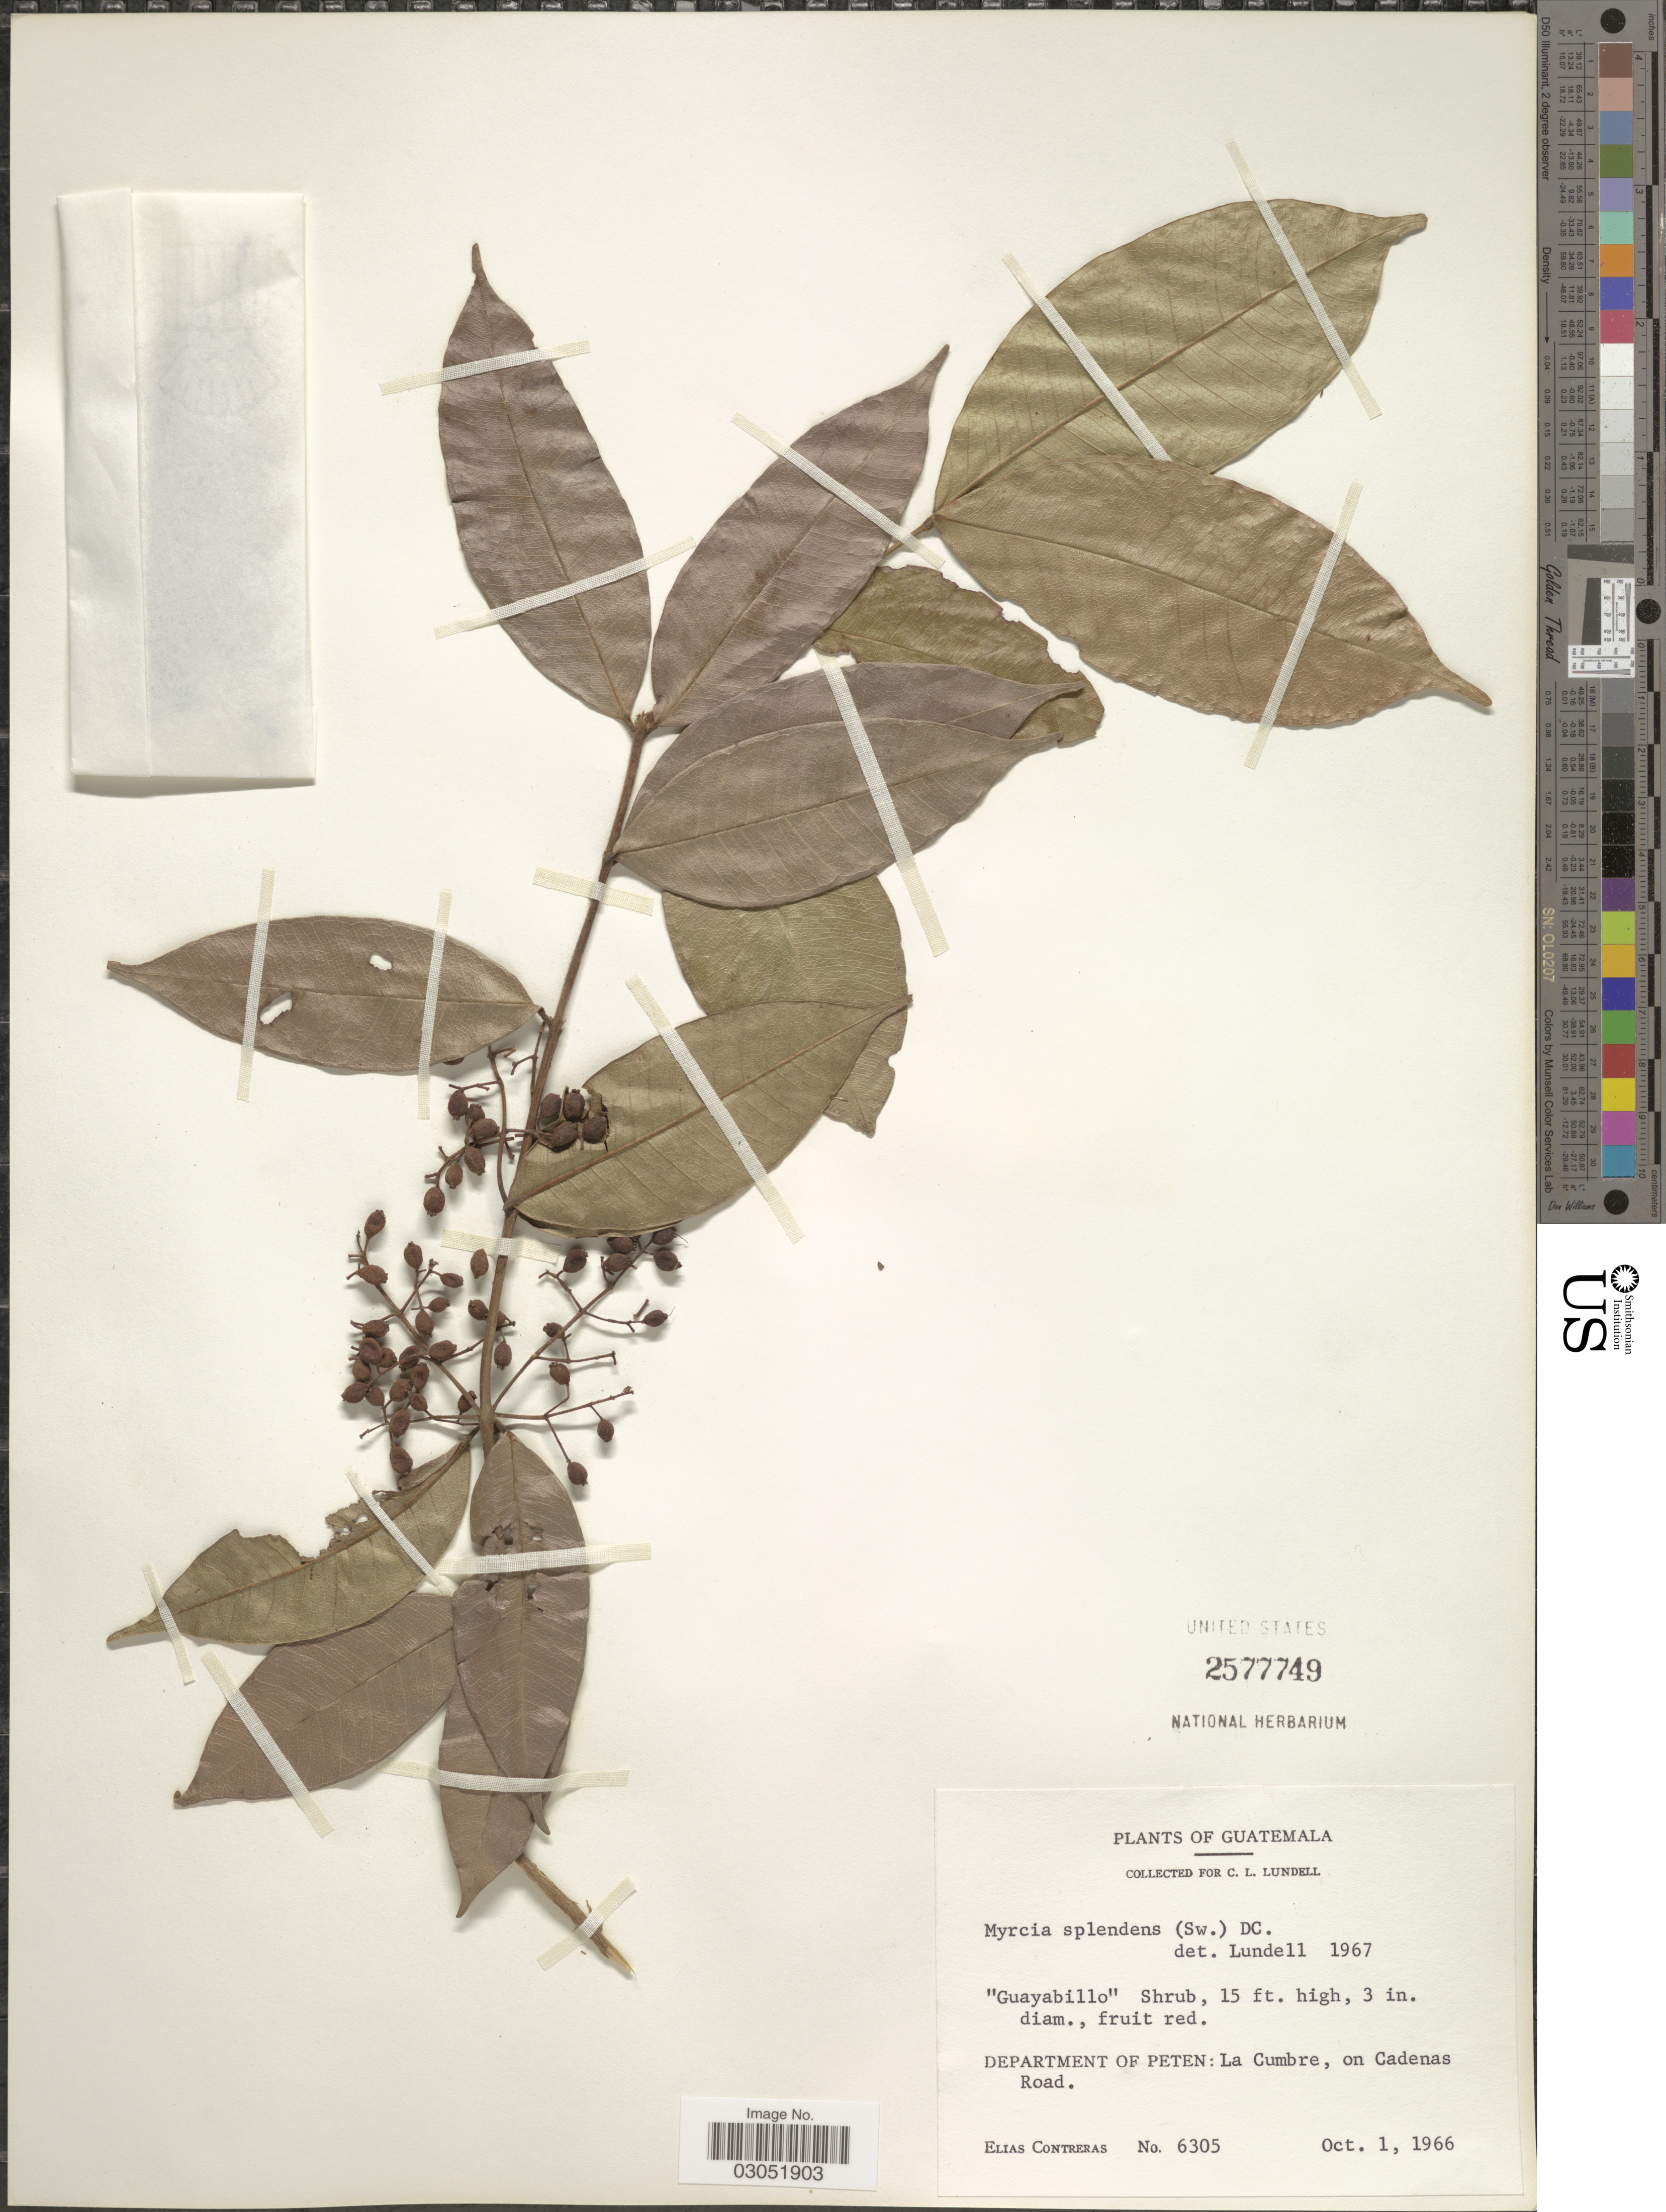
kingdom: Plantae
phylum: Tracheophyta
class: Magnoliopsida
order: Myrtales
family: Myrtaceae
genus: Myrcia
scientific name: Myrcia splendens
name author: (Sw.) DC.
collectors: E. Contreras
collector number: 6305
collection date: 1966-10-01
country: Guatemala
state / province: El Petén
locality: Department of Peten: La Cumbre, on Cadenas Road.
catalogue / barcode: US 2577749